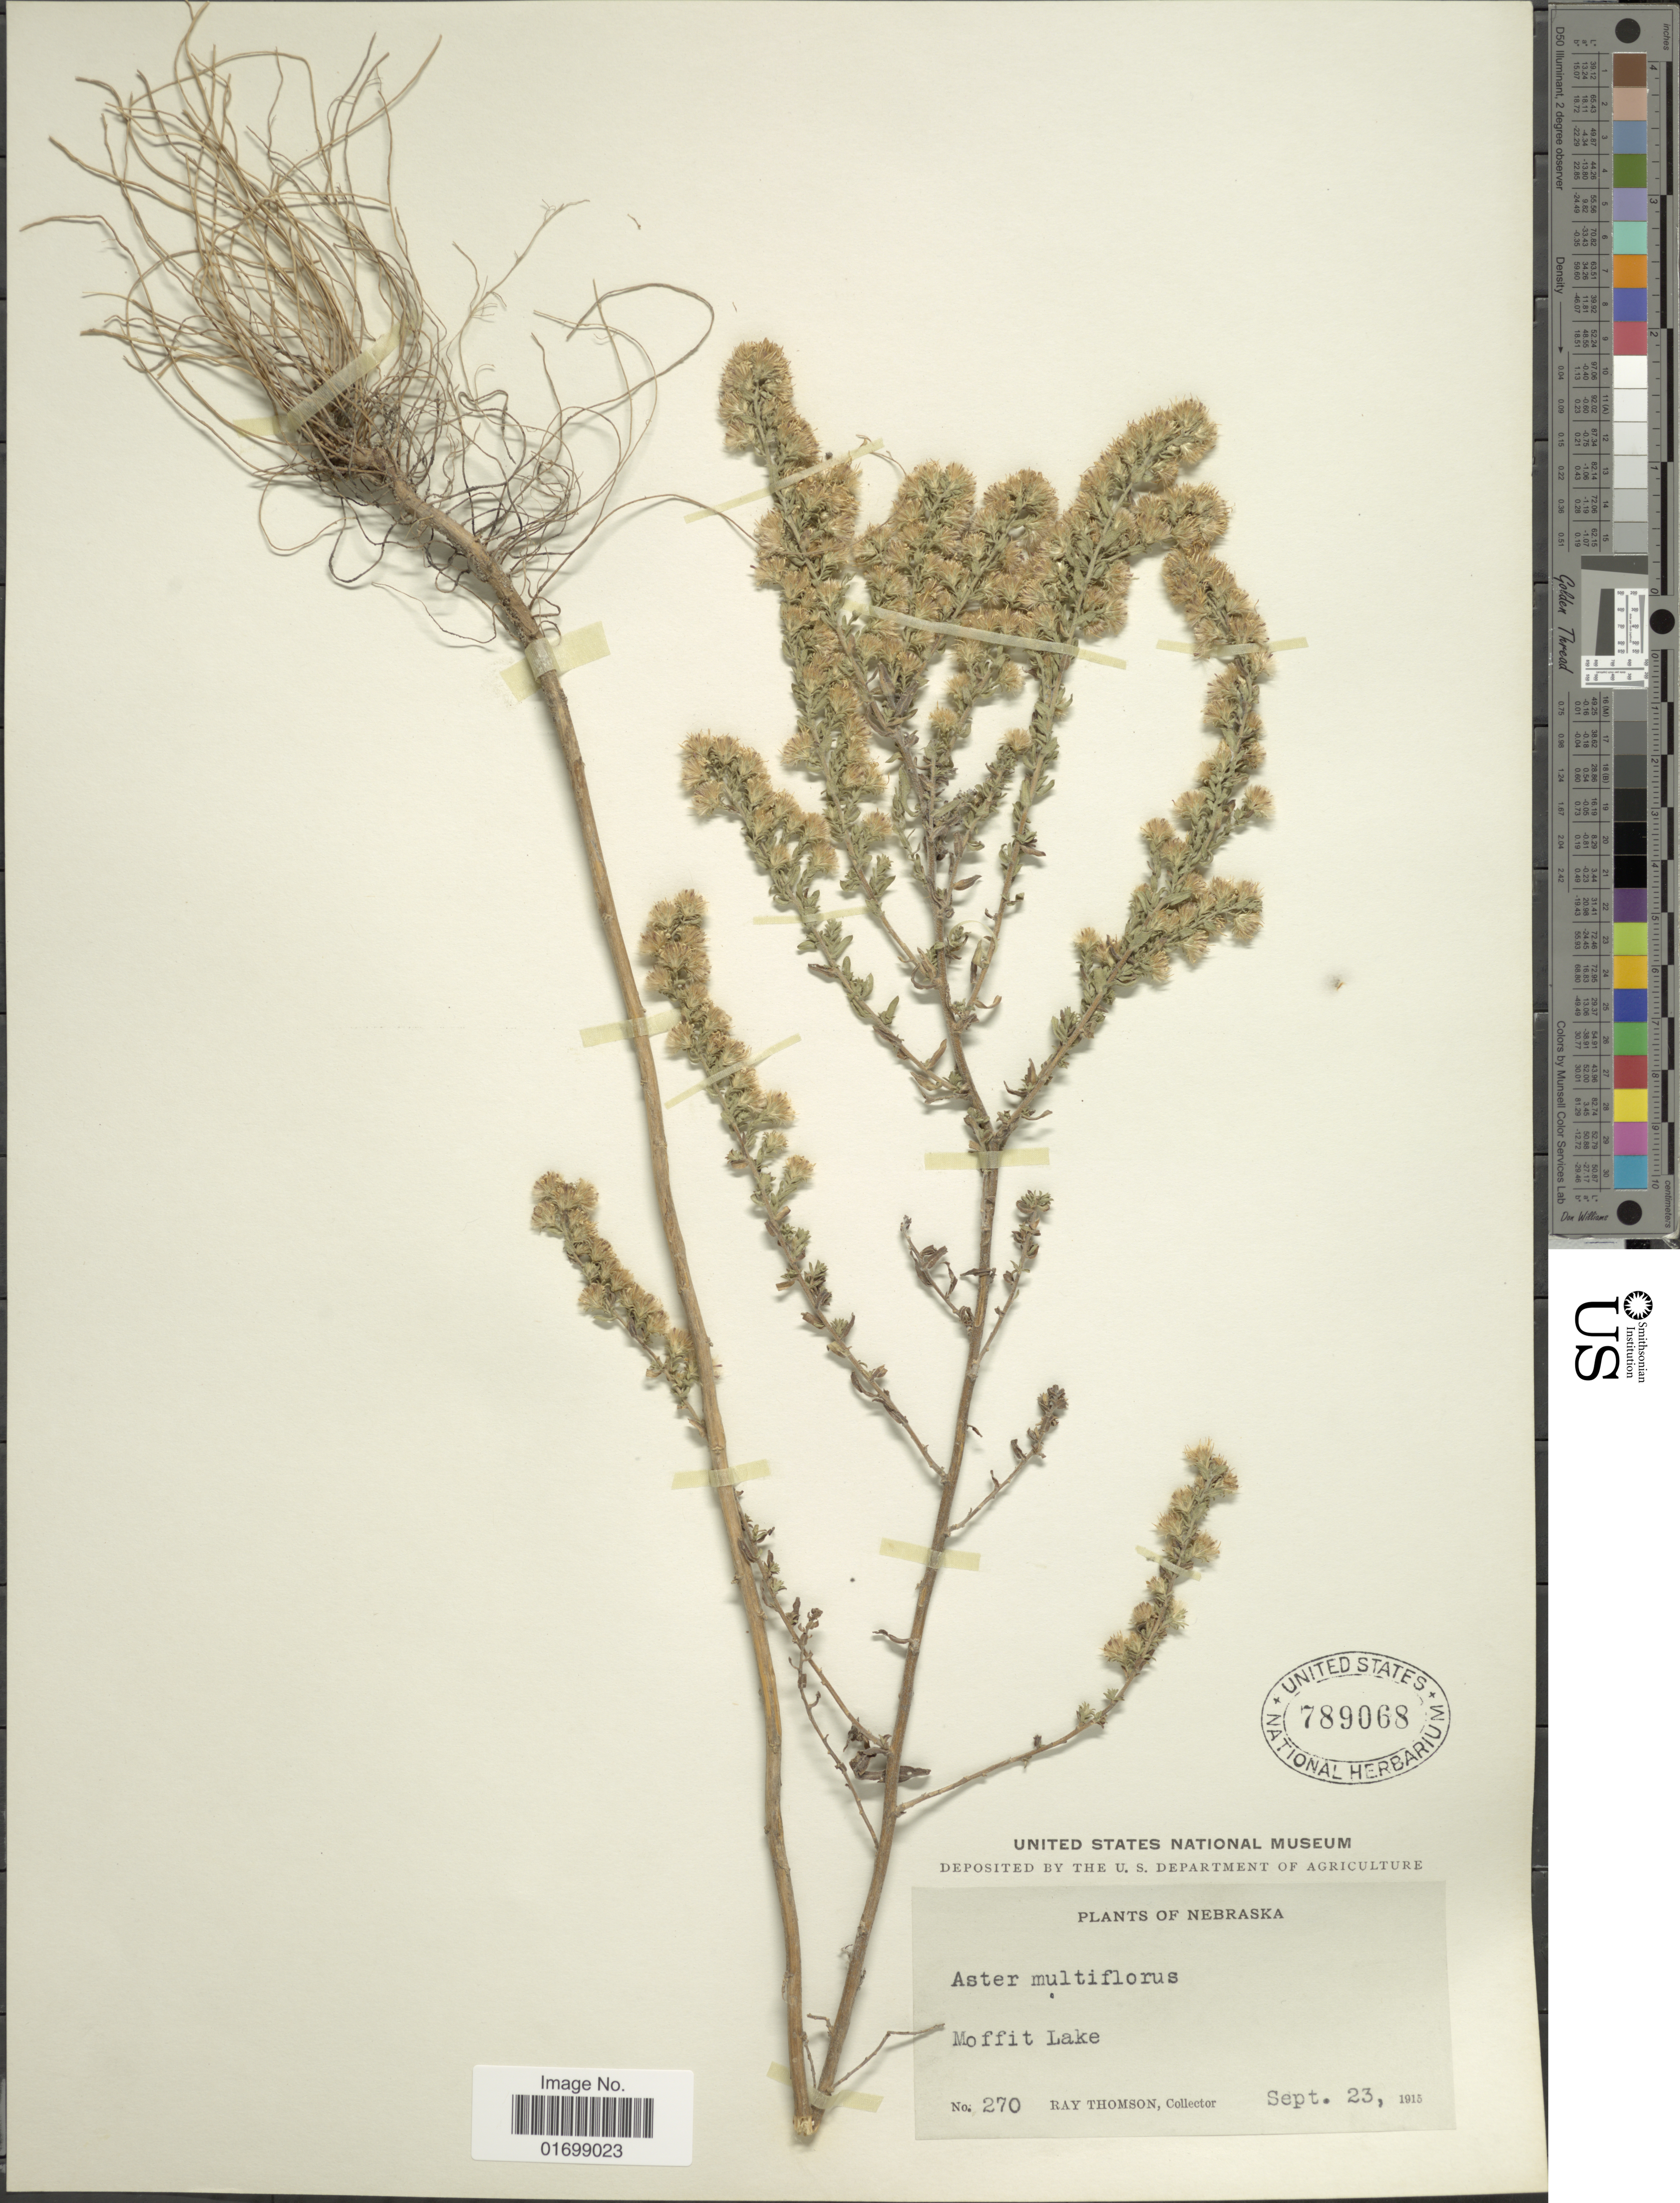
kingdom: Plantae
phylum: Tracheophyta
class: Magnoliopsida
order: Asterales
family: Asteraceae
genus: Symphyotrichum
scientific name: Symphyotrichum ericoides var. prostratum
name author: (Kuntze) G.L. Nesom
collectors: R. Thomson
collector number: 270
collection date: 1915-09-23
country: United States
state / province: Nebraska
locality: Moffit Lake.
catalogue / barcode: US 789068